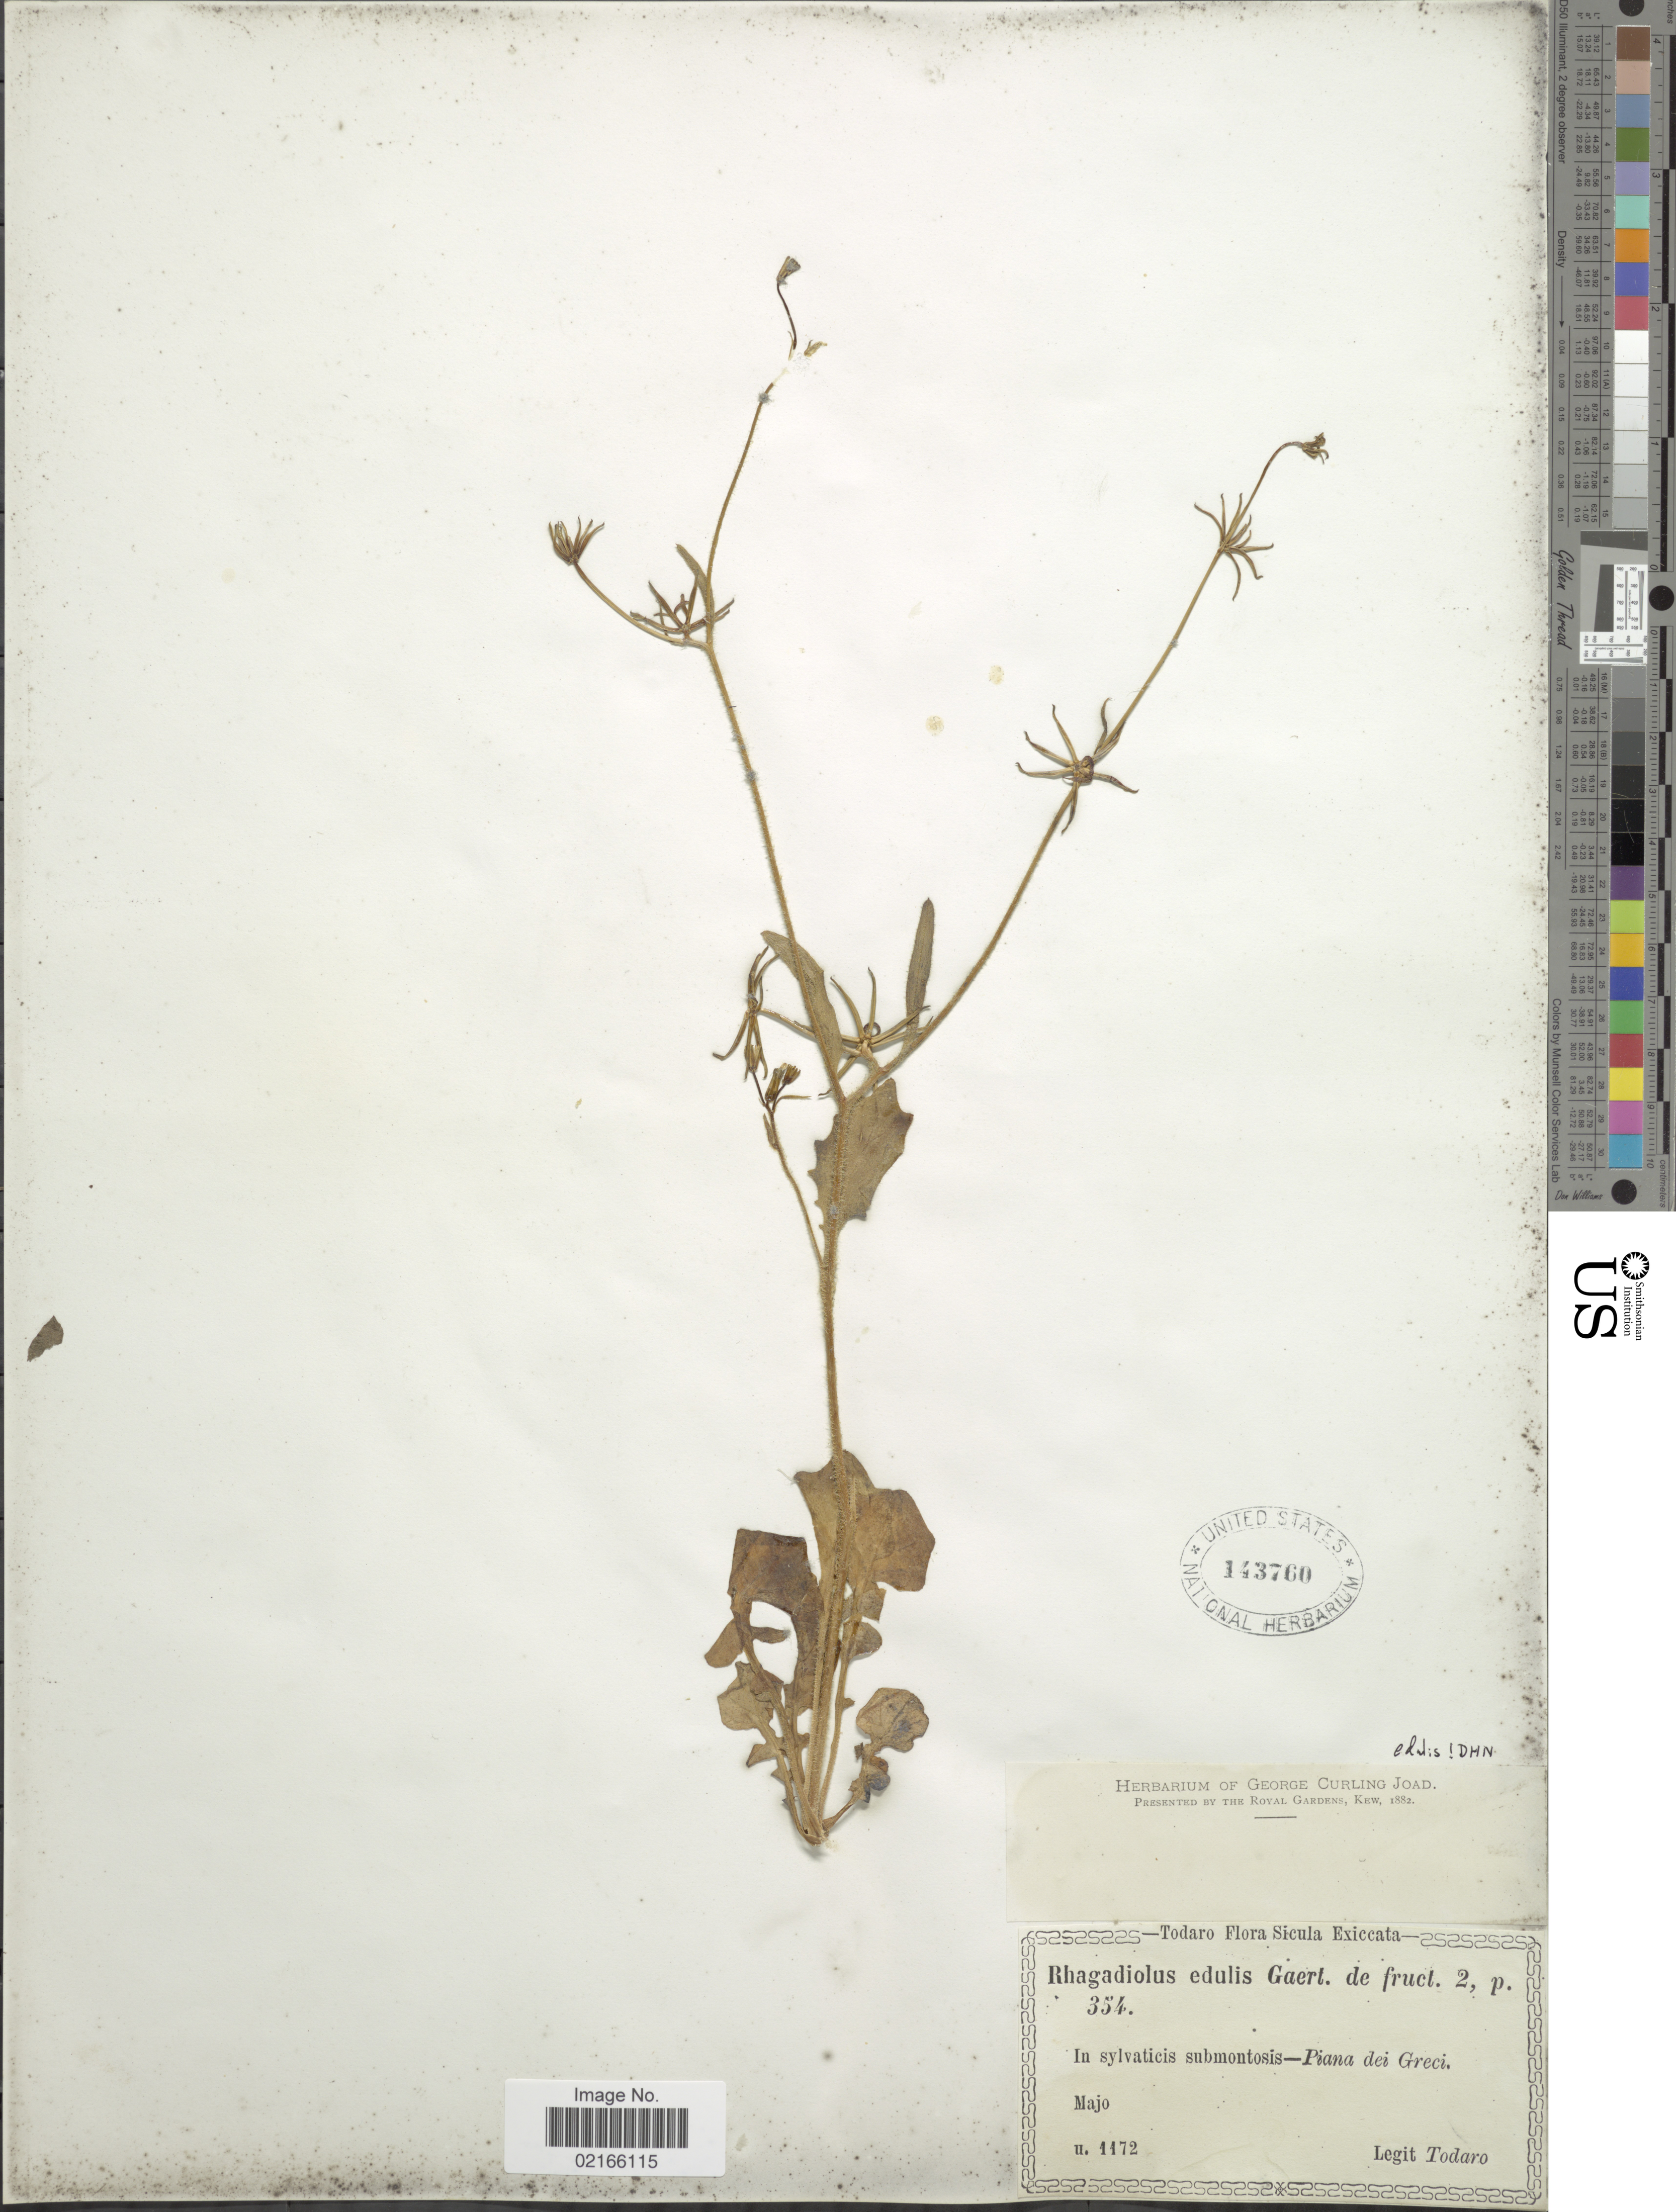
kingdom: Plantae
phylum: Tracheophyta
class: Magnoliopsida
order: Asterales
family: Asteraceae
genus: Rhagadiolus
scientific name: Rhagadiolus edulis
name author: Gaertn.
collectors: Todaro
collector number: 354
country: Italy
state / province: Siciliana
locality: Todaro Sicula. in sylvaticis submontisus, Piana dei Greci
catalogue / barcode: US 143760